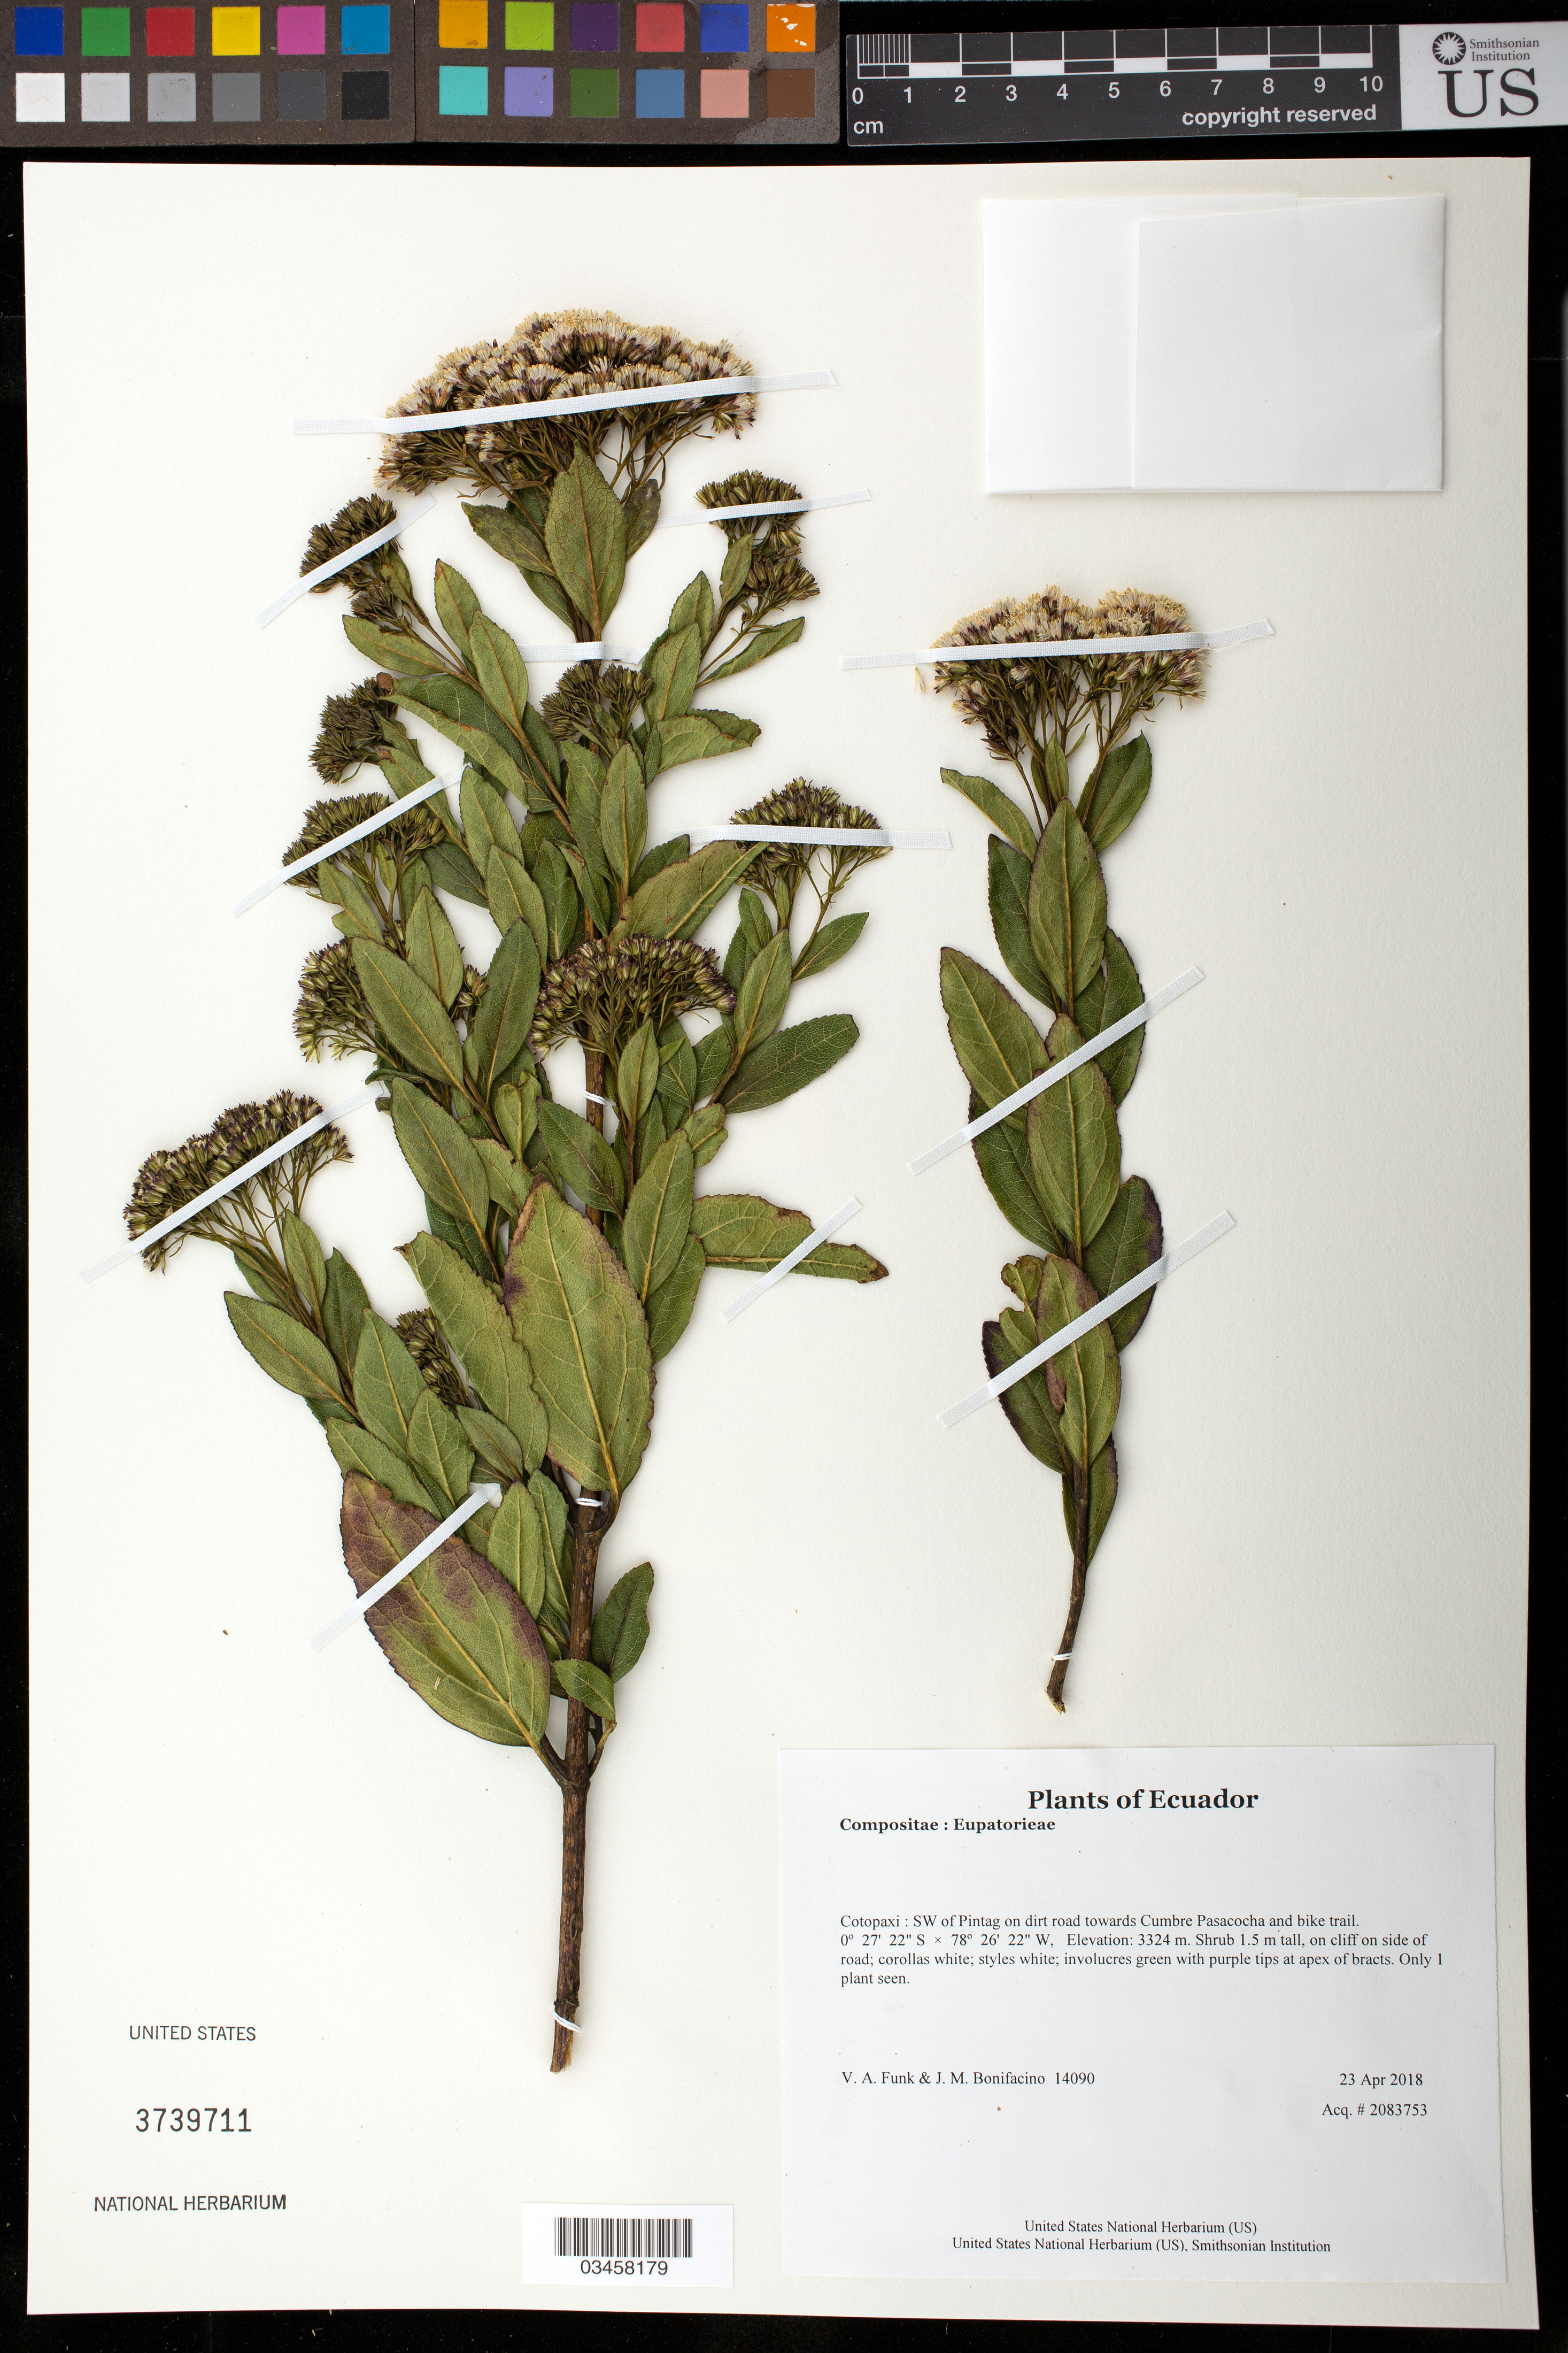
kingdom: Plantae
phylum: Tracheophyta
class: Magnoliopsida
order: Asterales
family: Asteraceae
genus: Ageratina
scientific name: Ageratina sp.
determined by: Ávila C., Fabio Andrés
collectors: V. Funk & M. Bonifacino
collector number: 14090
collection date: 2018-04-23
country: Ecuador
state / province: Cotopaxi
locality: SW of Pintag on dirt road towards Cumbre Pasacocha and bike trail.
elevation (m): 3324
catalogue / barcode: US 3739711